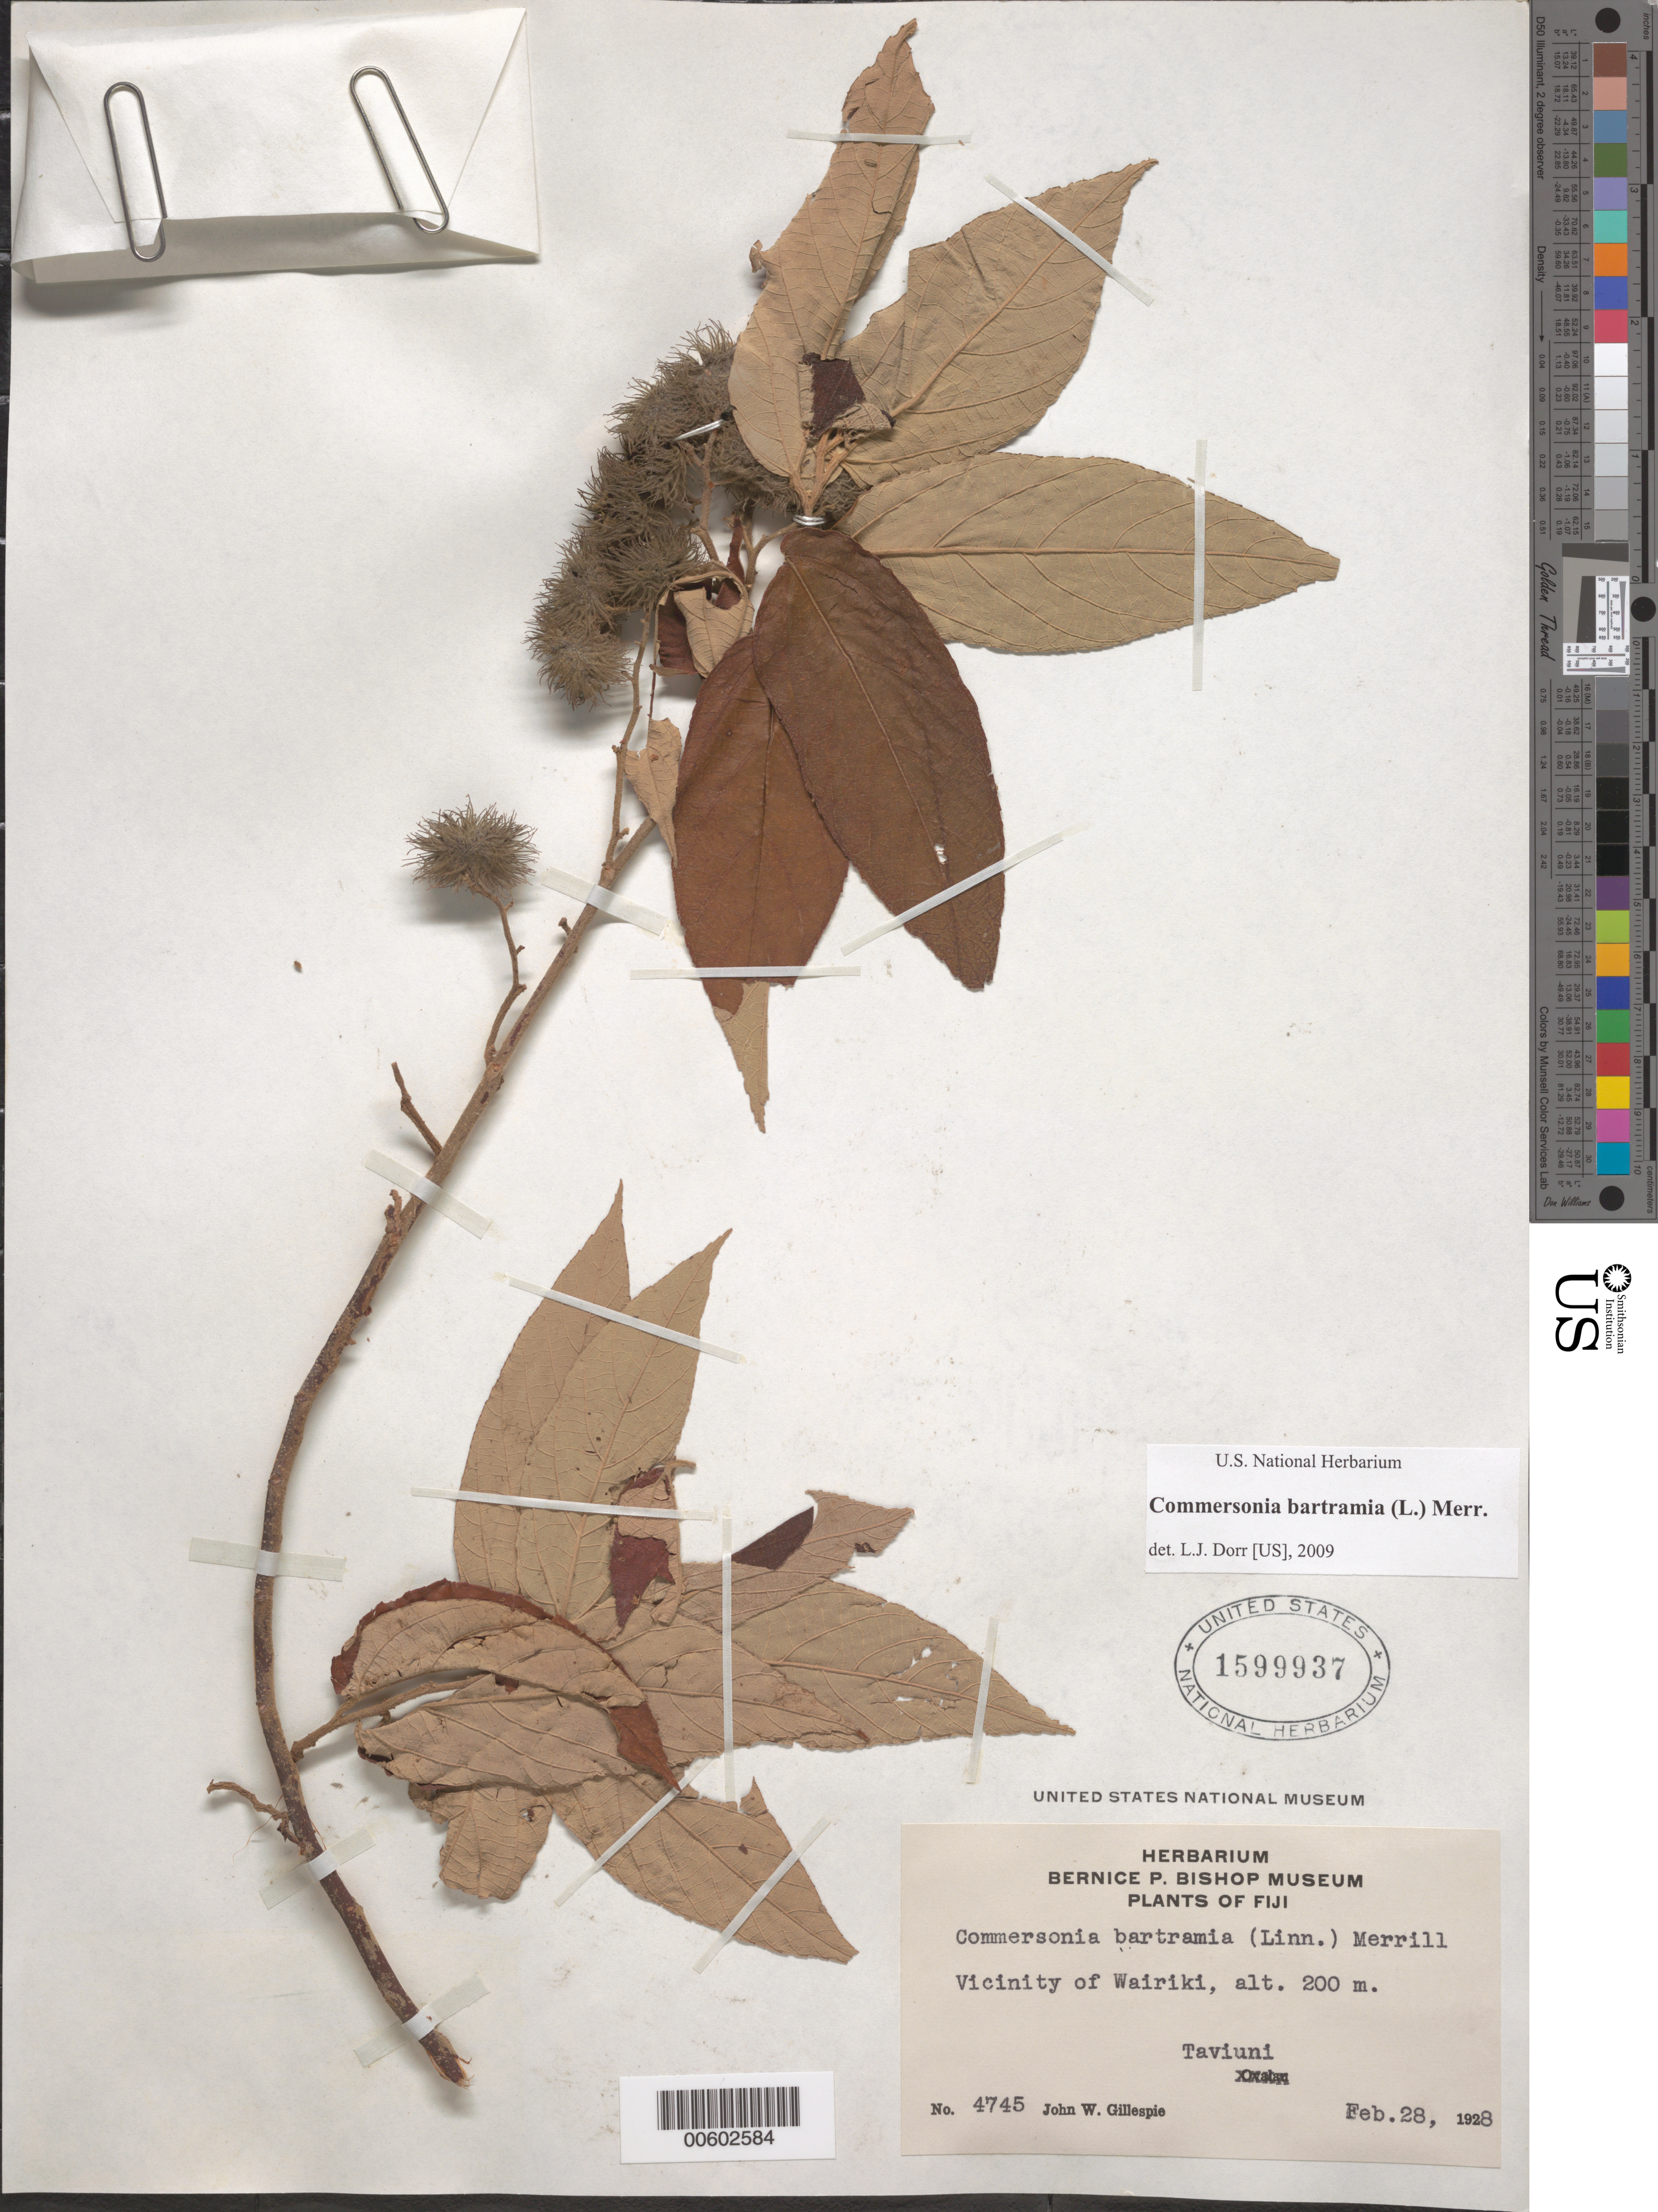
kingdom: Plantae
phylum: Tracheophyta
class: Magnoliopsida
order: Malvales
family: Malvaceae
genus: Commersonia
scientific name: Commersonia bartramia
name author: (L.) Merr.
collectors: J. W. Gillespie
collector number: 4745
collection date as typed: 28 Feb 1928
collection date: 1928-02-28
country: Fiji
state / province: Northern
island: Taveuni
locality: Vicinity of Wairiki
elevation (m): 200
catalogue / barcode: US 1599937